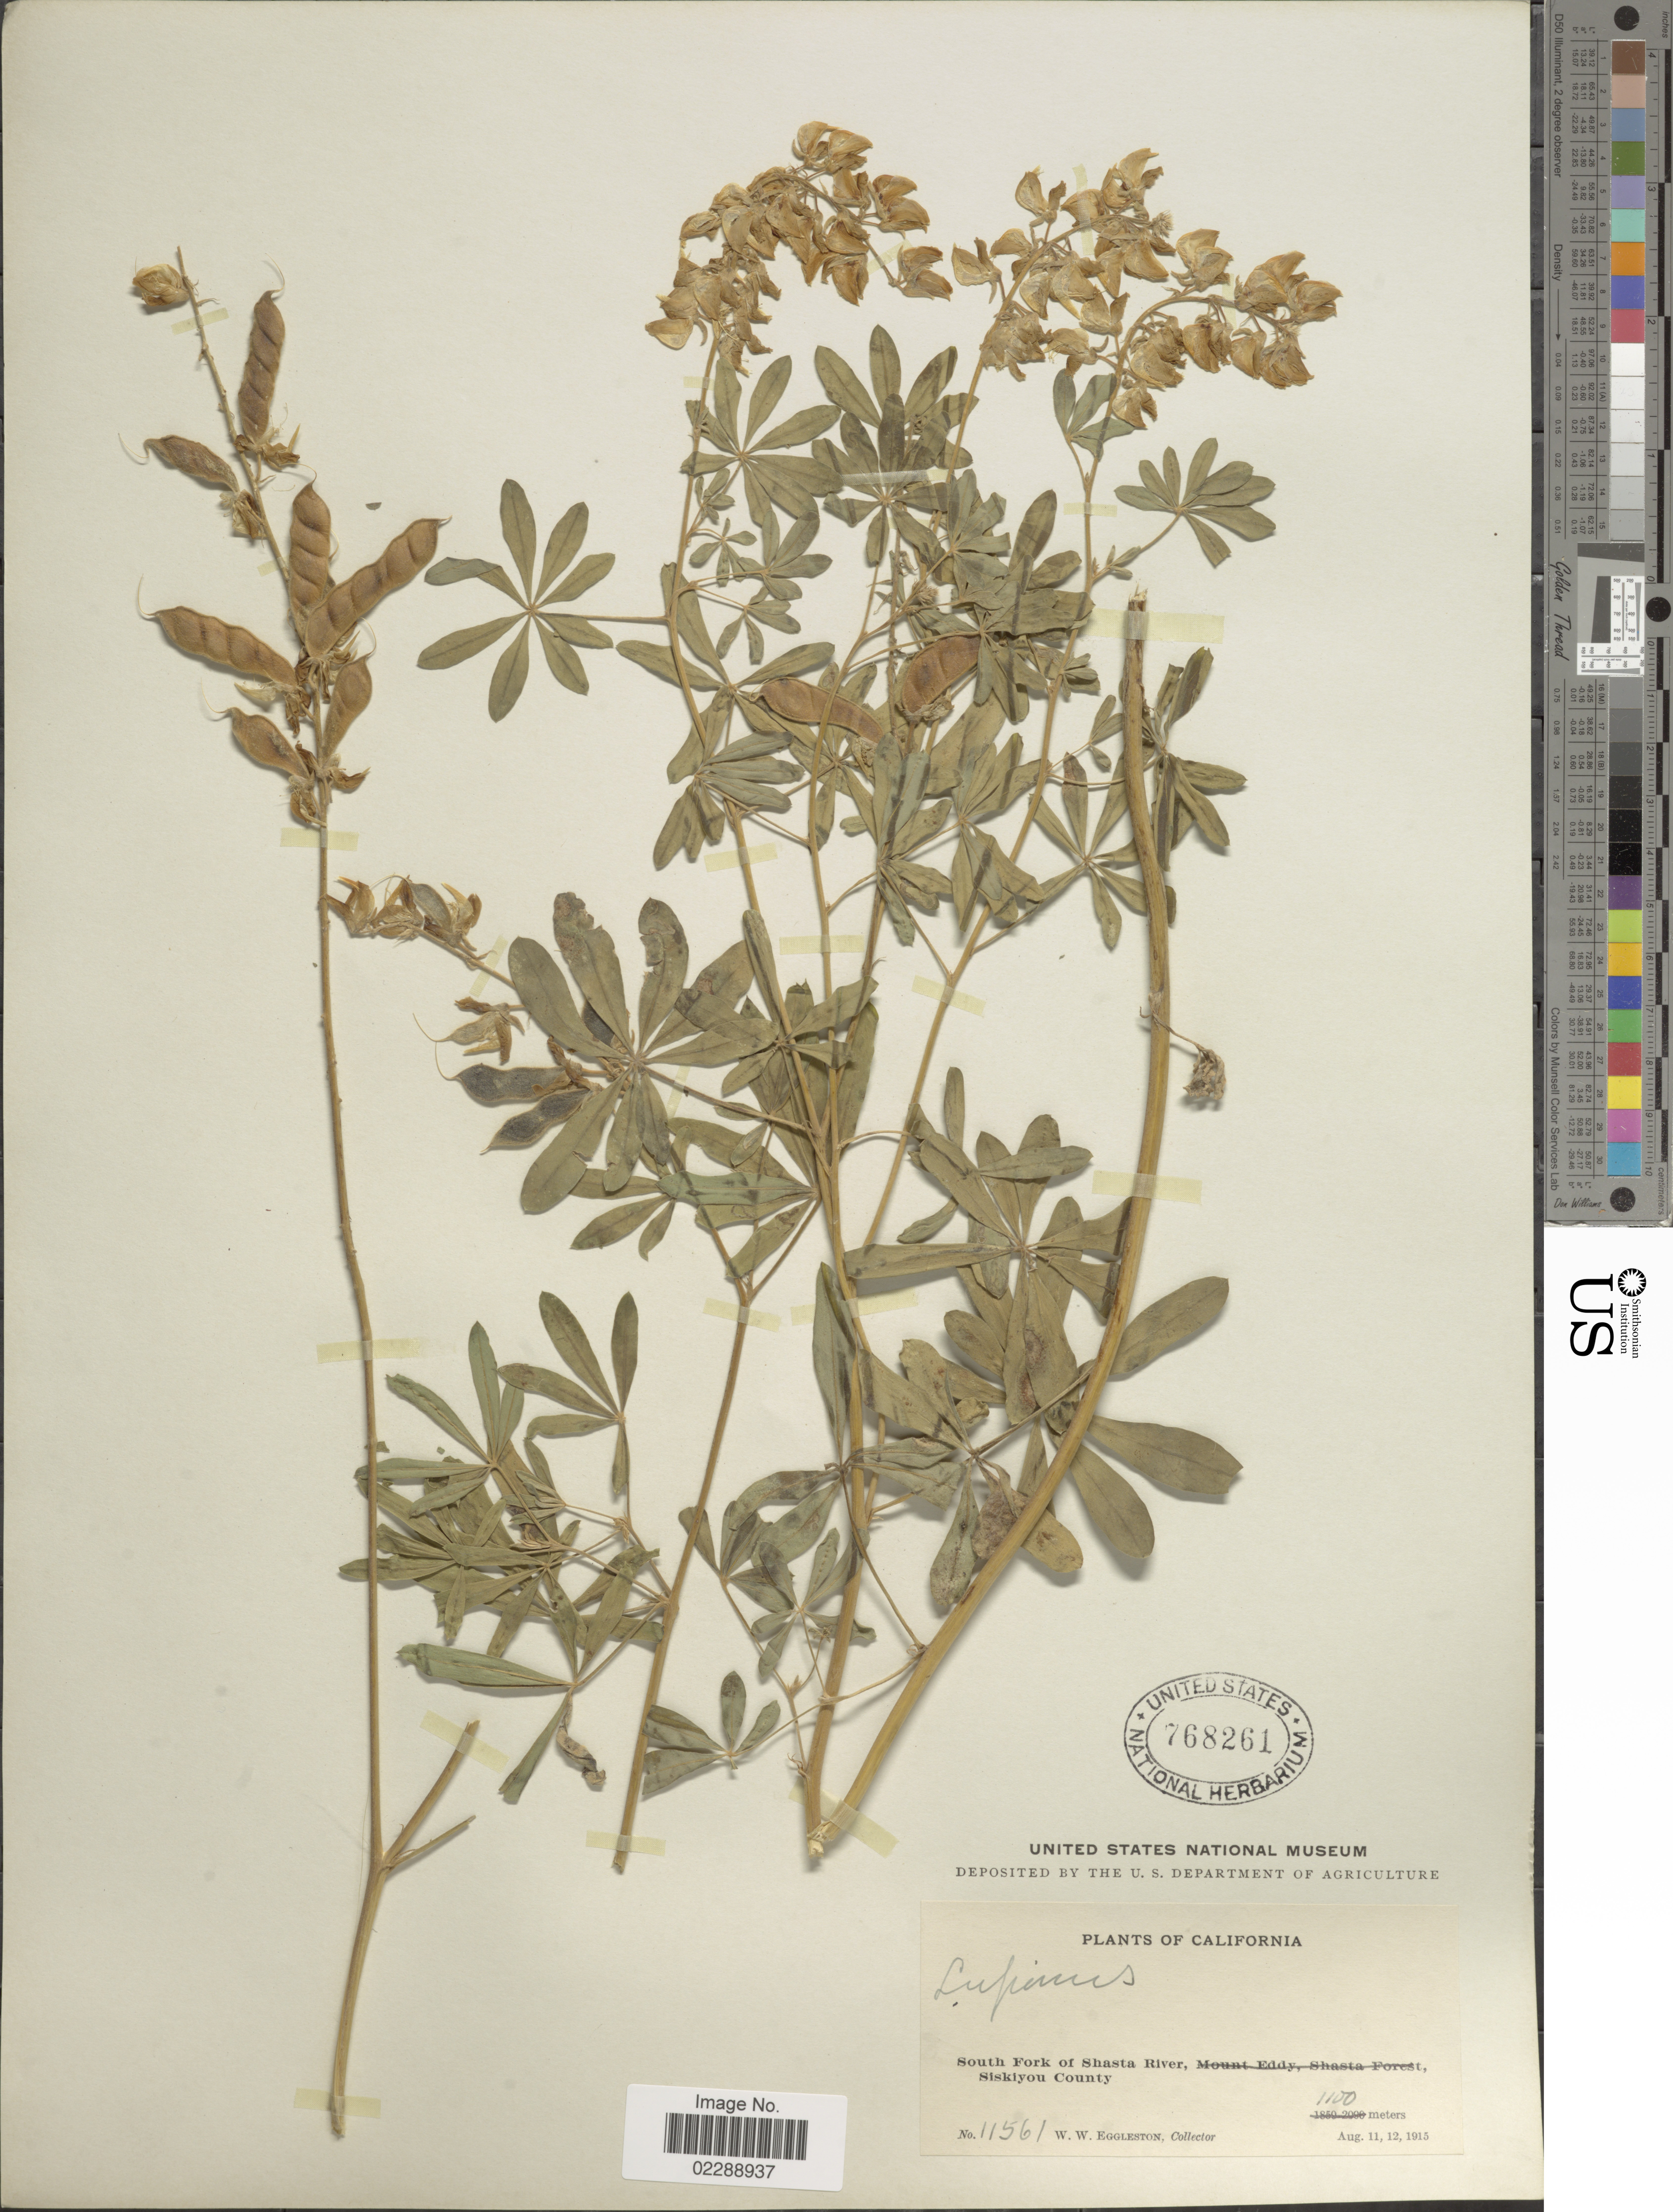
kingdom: Plantae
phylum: Tracheophyta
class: Magnoliopsida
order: Fabales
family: Fabaceae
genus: Lupinus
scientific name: Lupinus sp.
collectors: W. W. Eggleston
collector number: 11561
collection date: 1915-08-11/1915-08-12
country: United States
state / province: California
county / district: Siskiyou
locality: South Fork of Shasta River, Siskiyou County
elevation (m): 1100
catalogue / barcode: US 768261